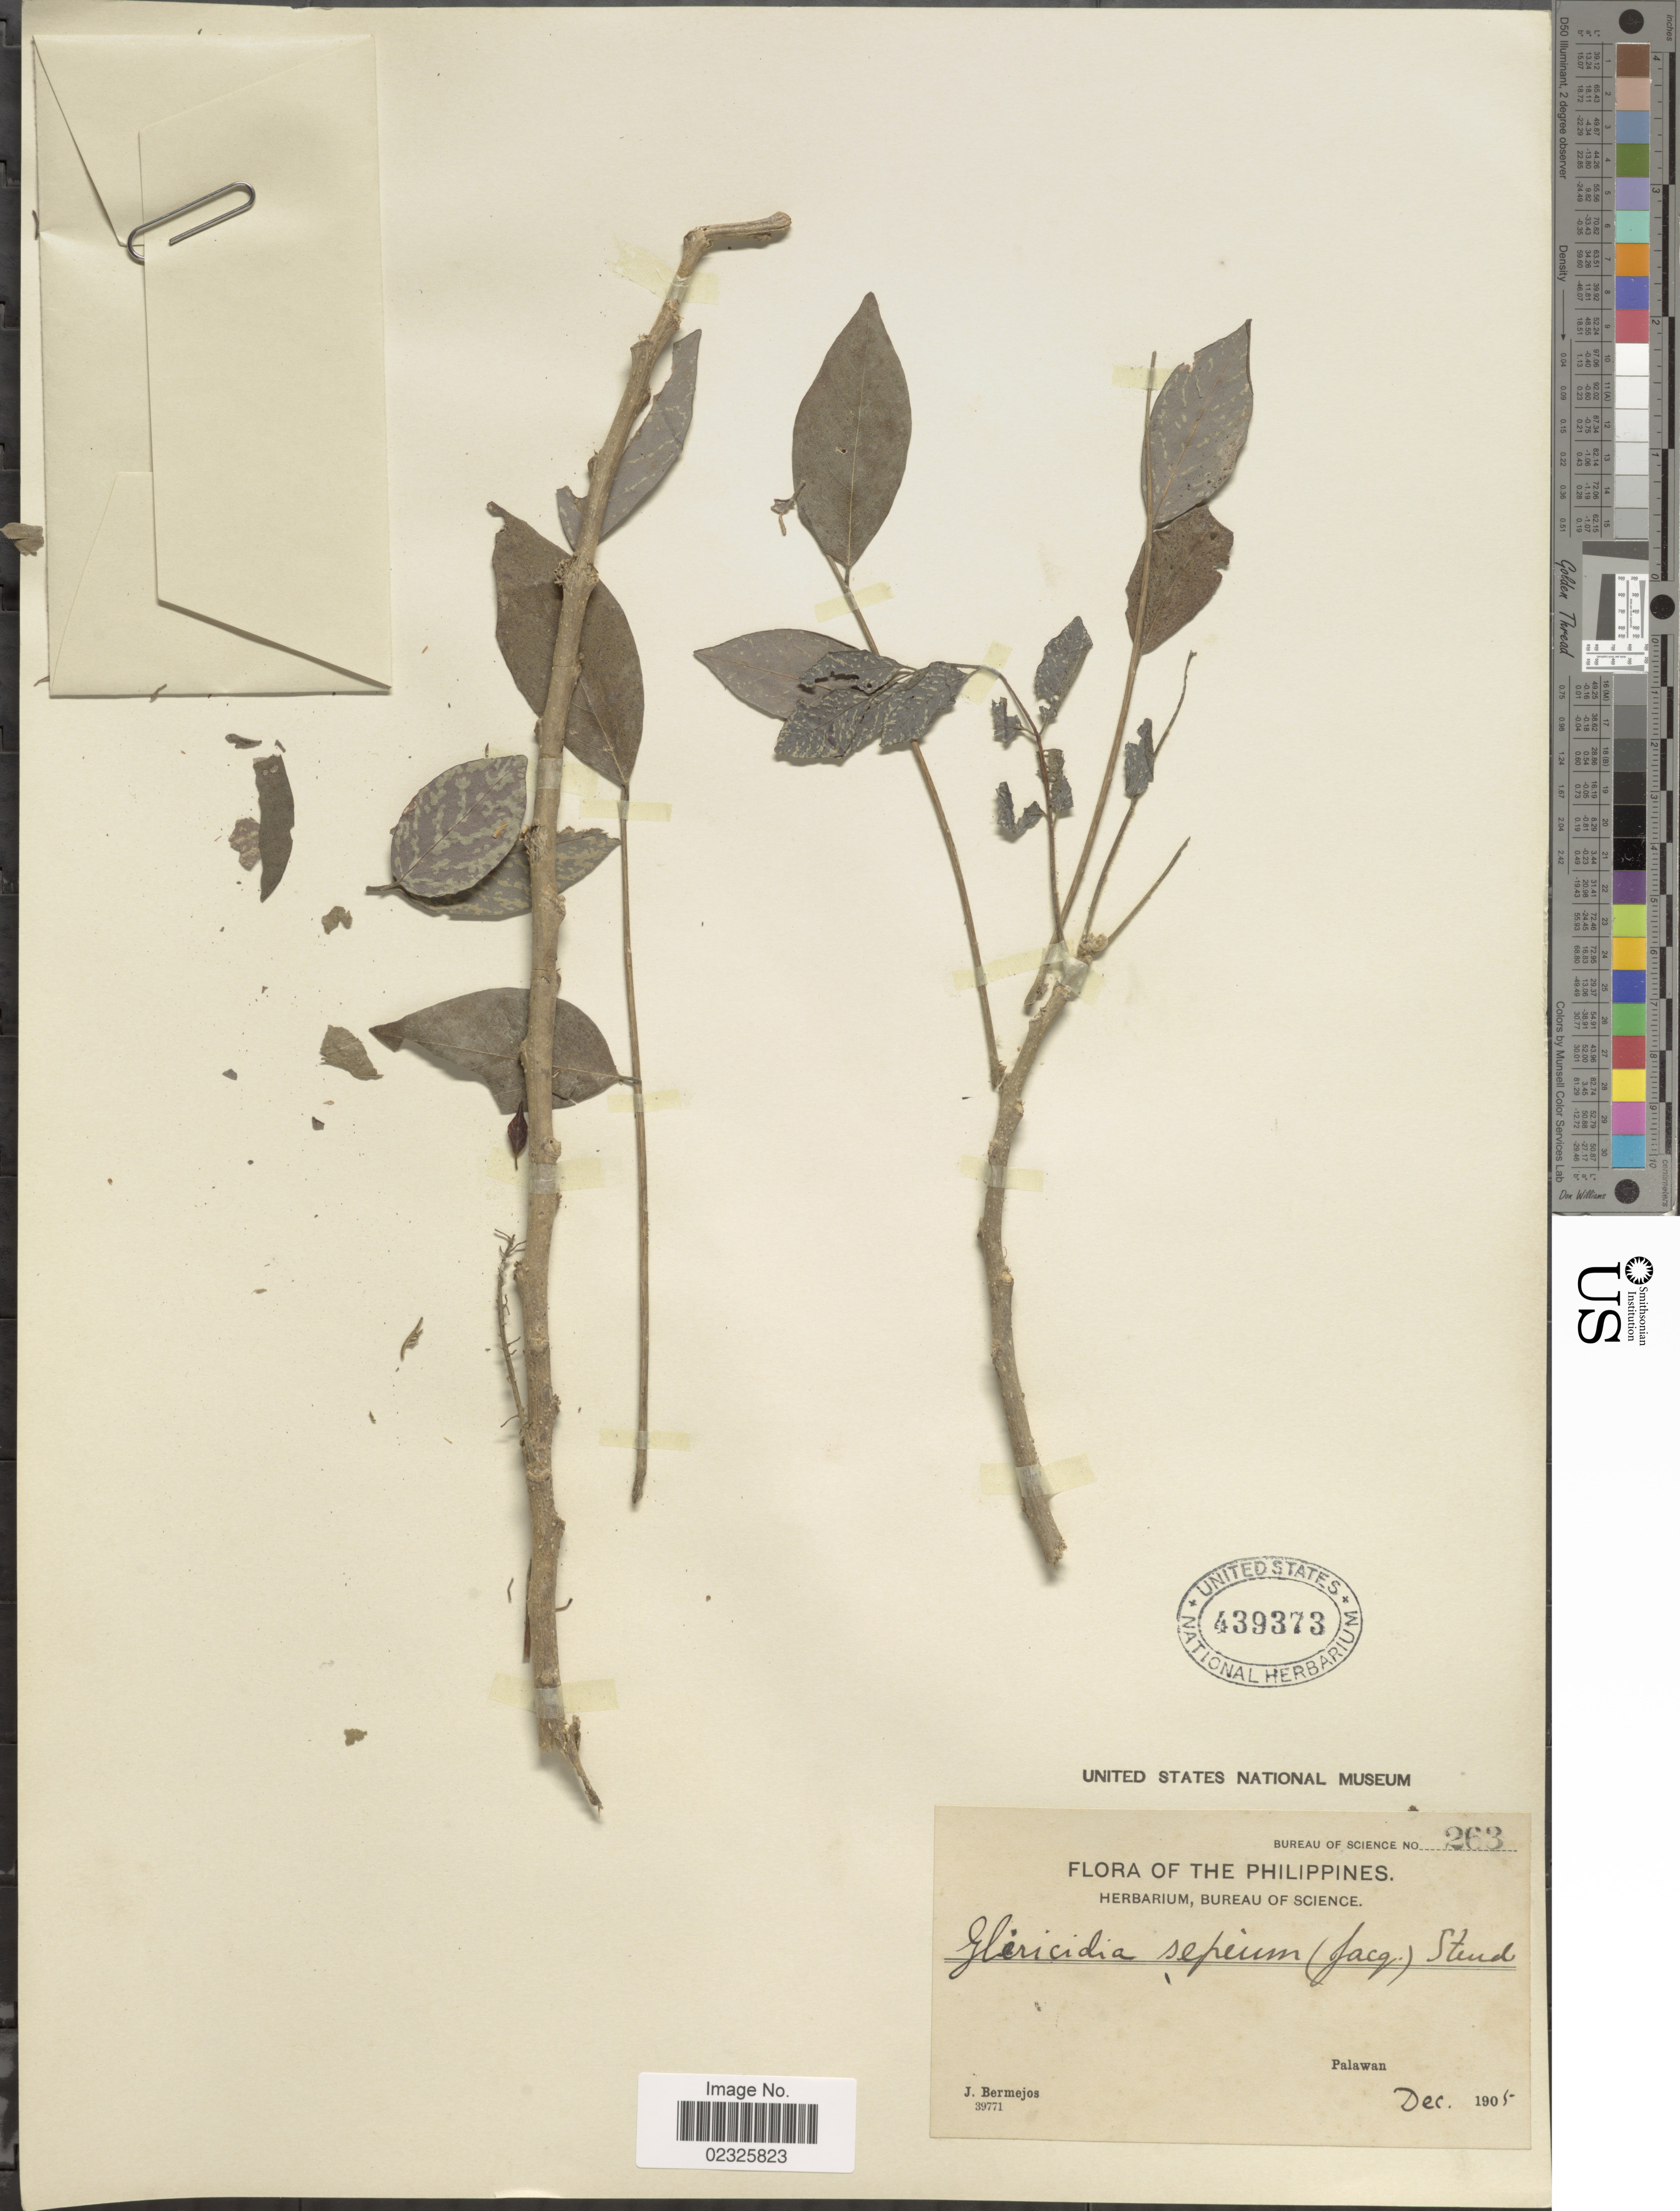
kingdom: Plantae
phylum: Tracheophyta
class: Magnoliopsida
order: Fabales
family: Fabaceae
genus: Gliricidia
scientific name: Gliricidia sepium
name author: (Jacq.) Kunth ex Walp.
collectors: J. Bermejos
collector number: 39771/263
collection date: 1905-12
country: Philippines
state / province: Mimaropa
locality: Palawan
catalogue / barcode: US 439373